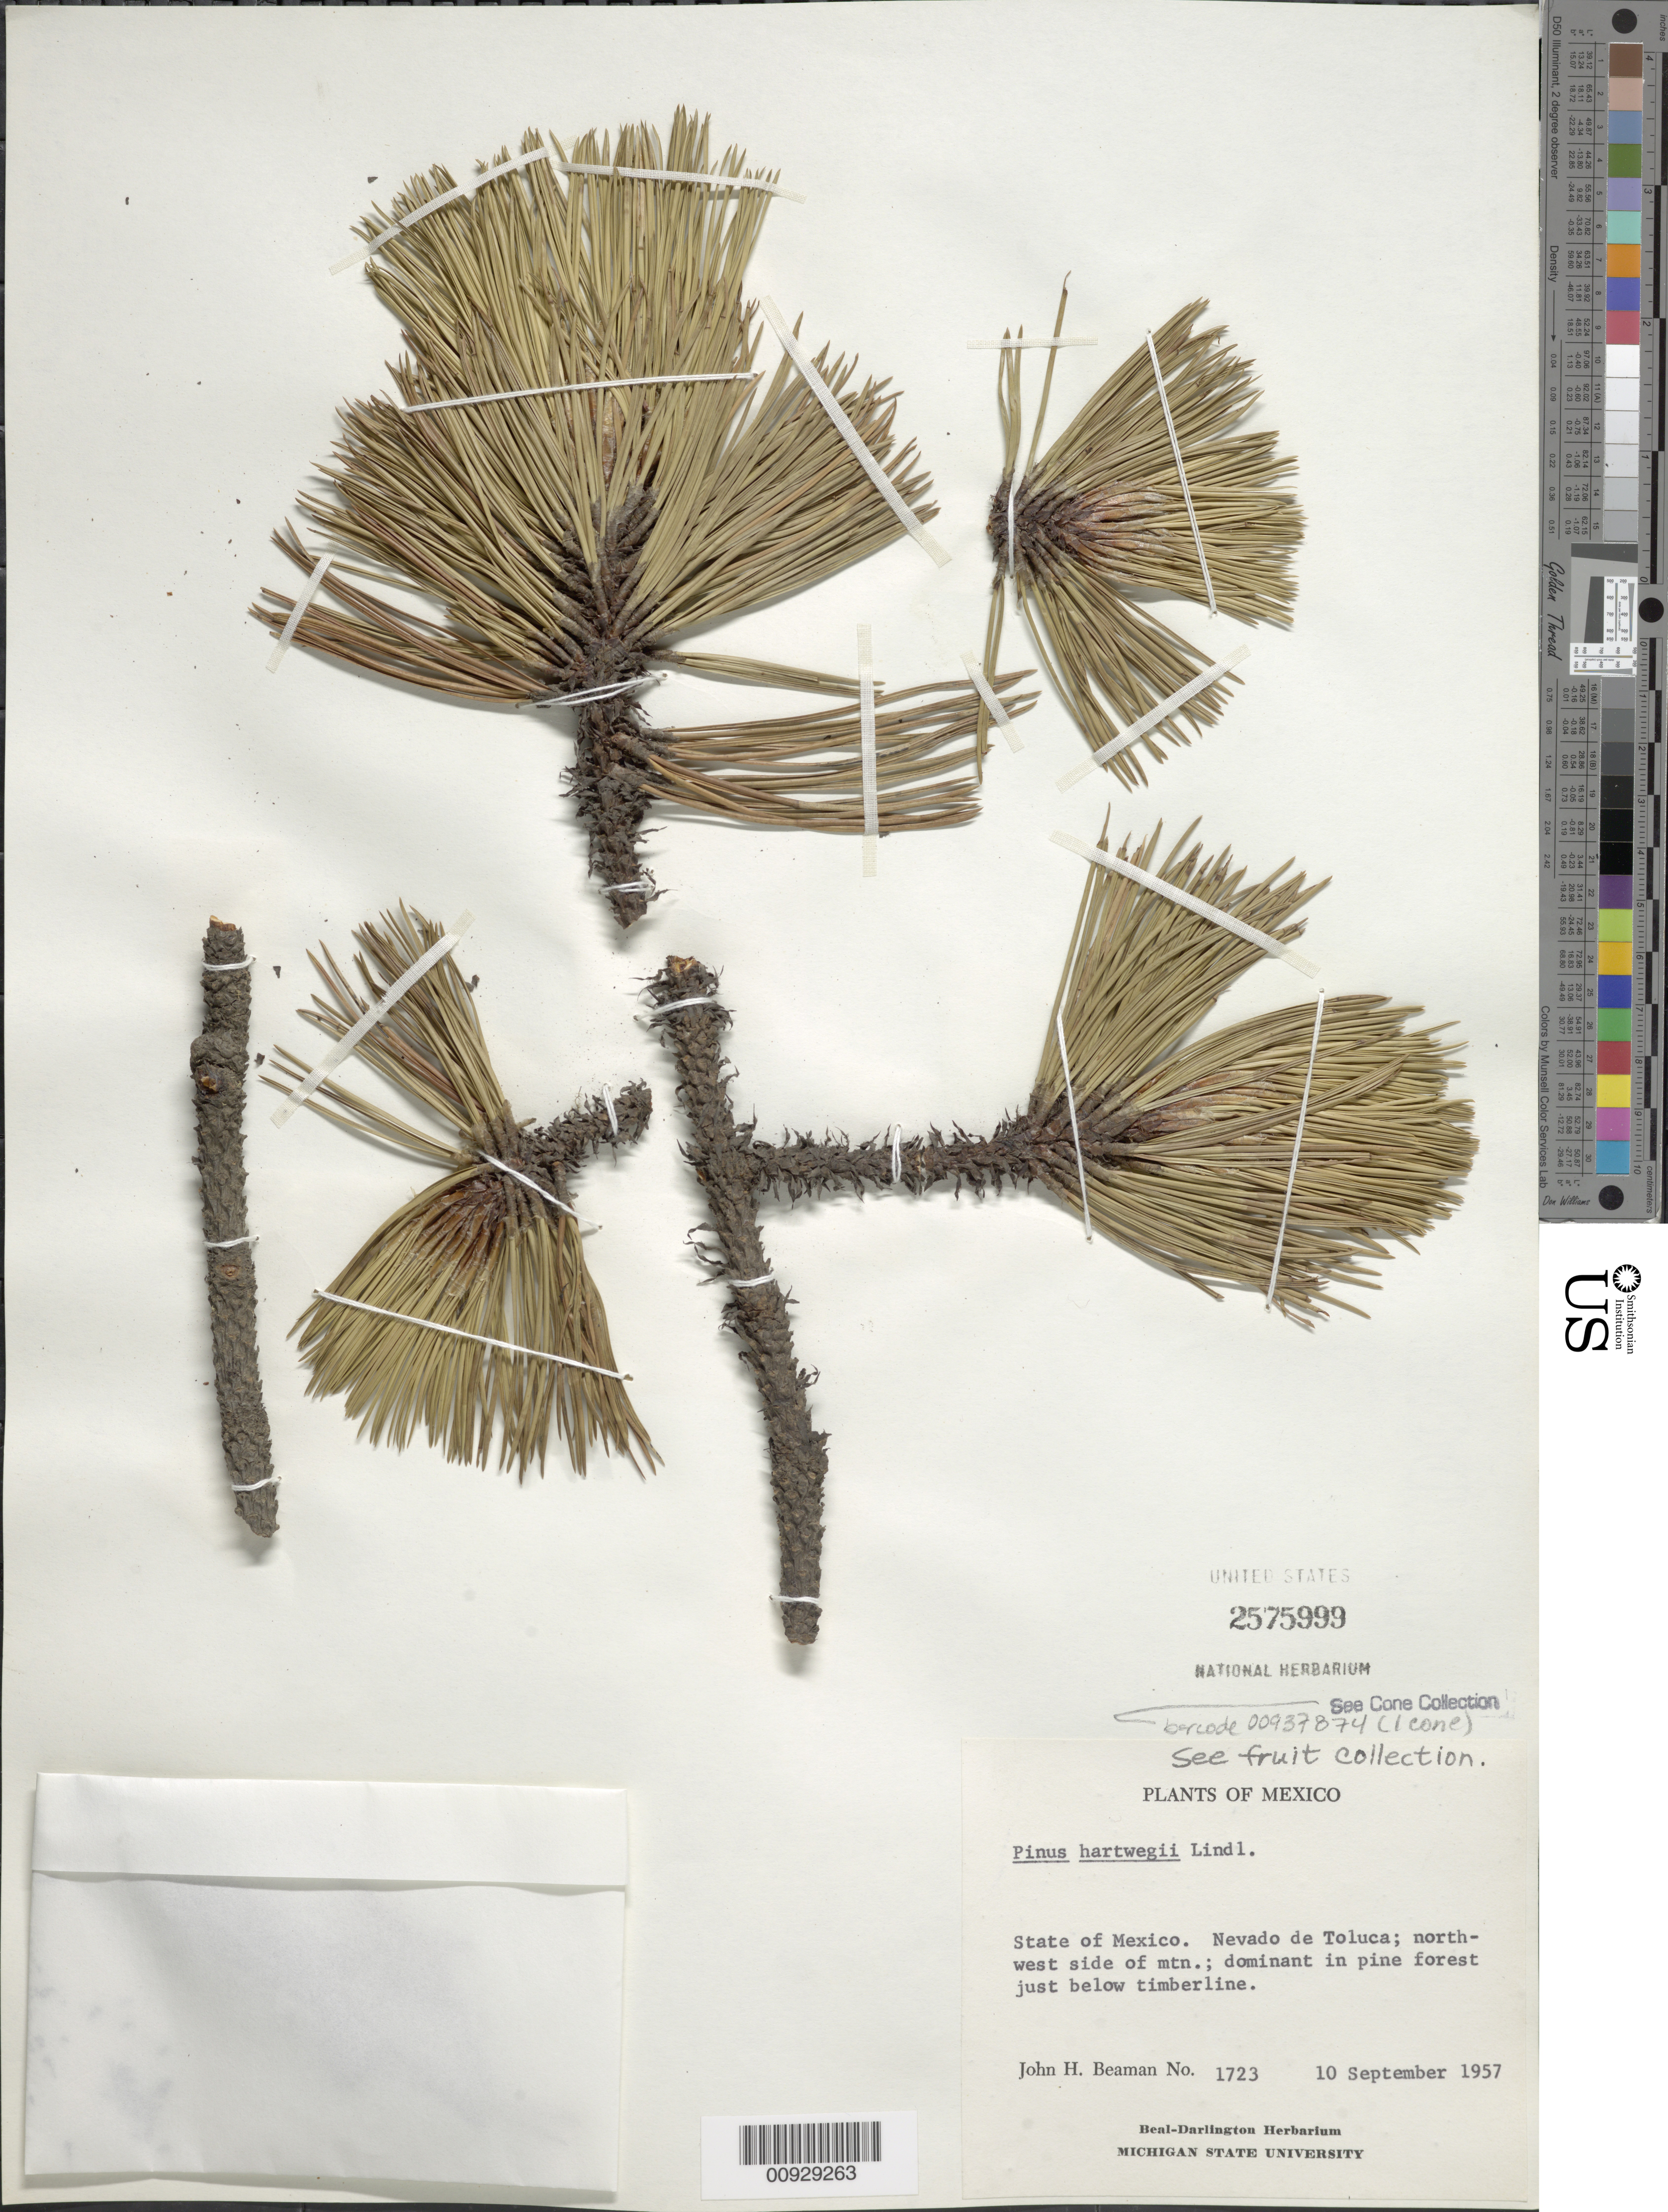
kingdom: Plantae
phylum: Tracheophyta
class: Pinopsida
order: Pinales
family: Pinaceae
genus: Pinus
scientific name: Pinus hartwegii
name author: Lindl.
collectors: J. H. Beaman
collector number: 1723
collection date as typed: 10 Sep 1957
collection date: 1957-09-10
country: Mexico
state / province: México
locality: Nevado de Toluca.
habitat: North-west side of mtn.; dominant in pine forest just below timberline.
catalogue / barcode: US 2575999